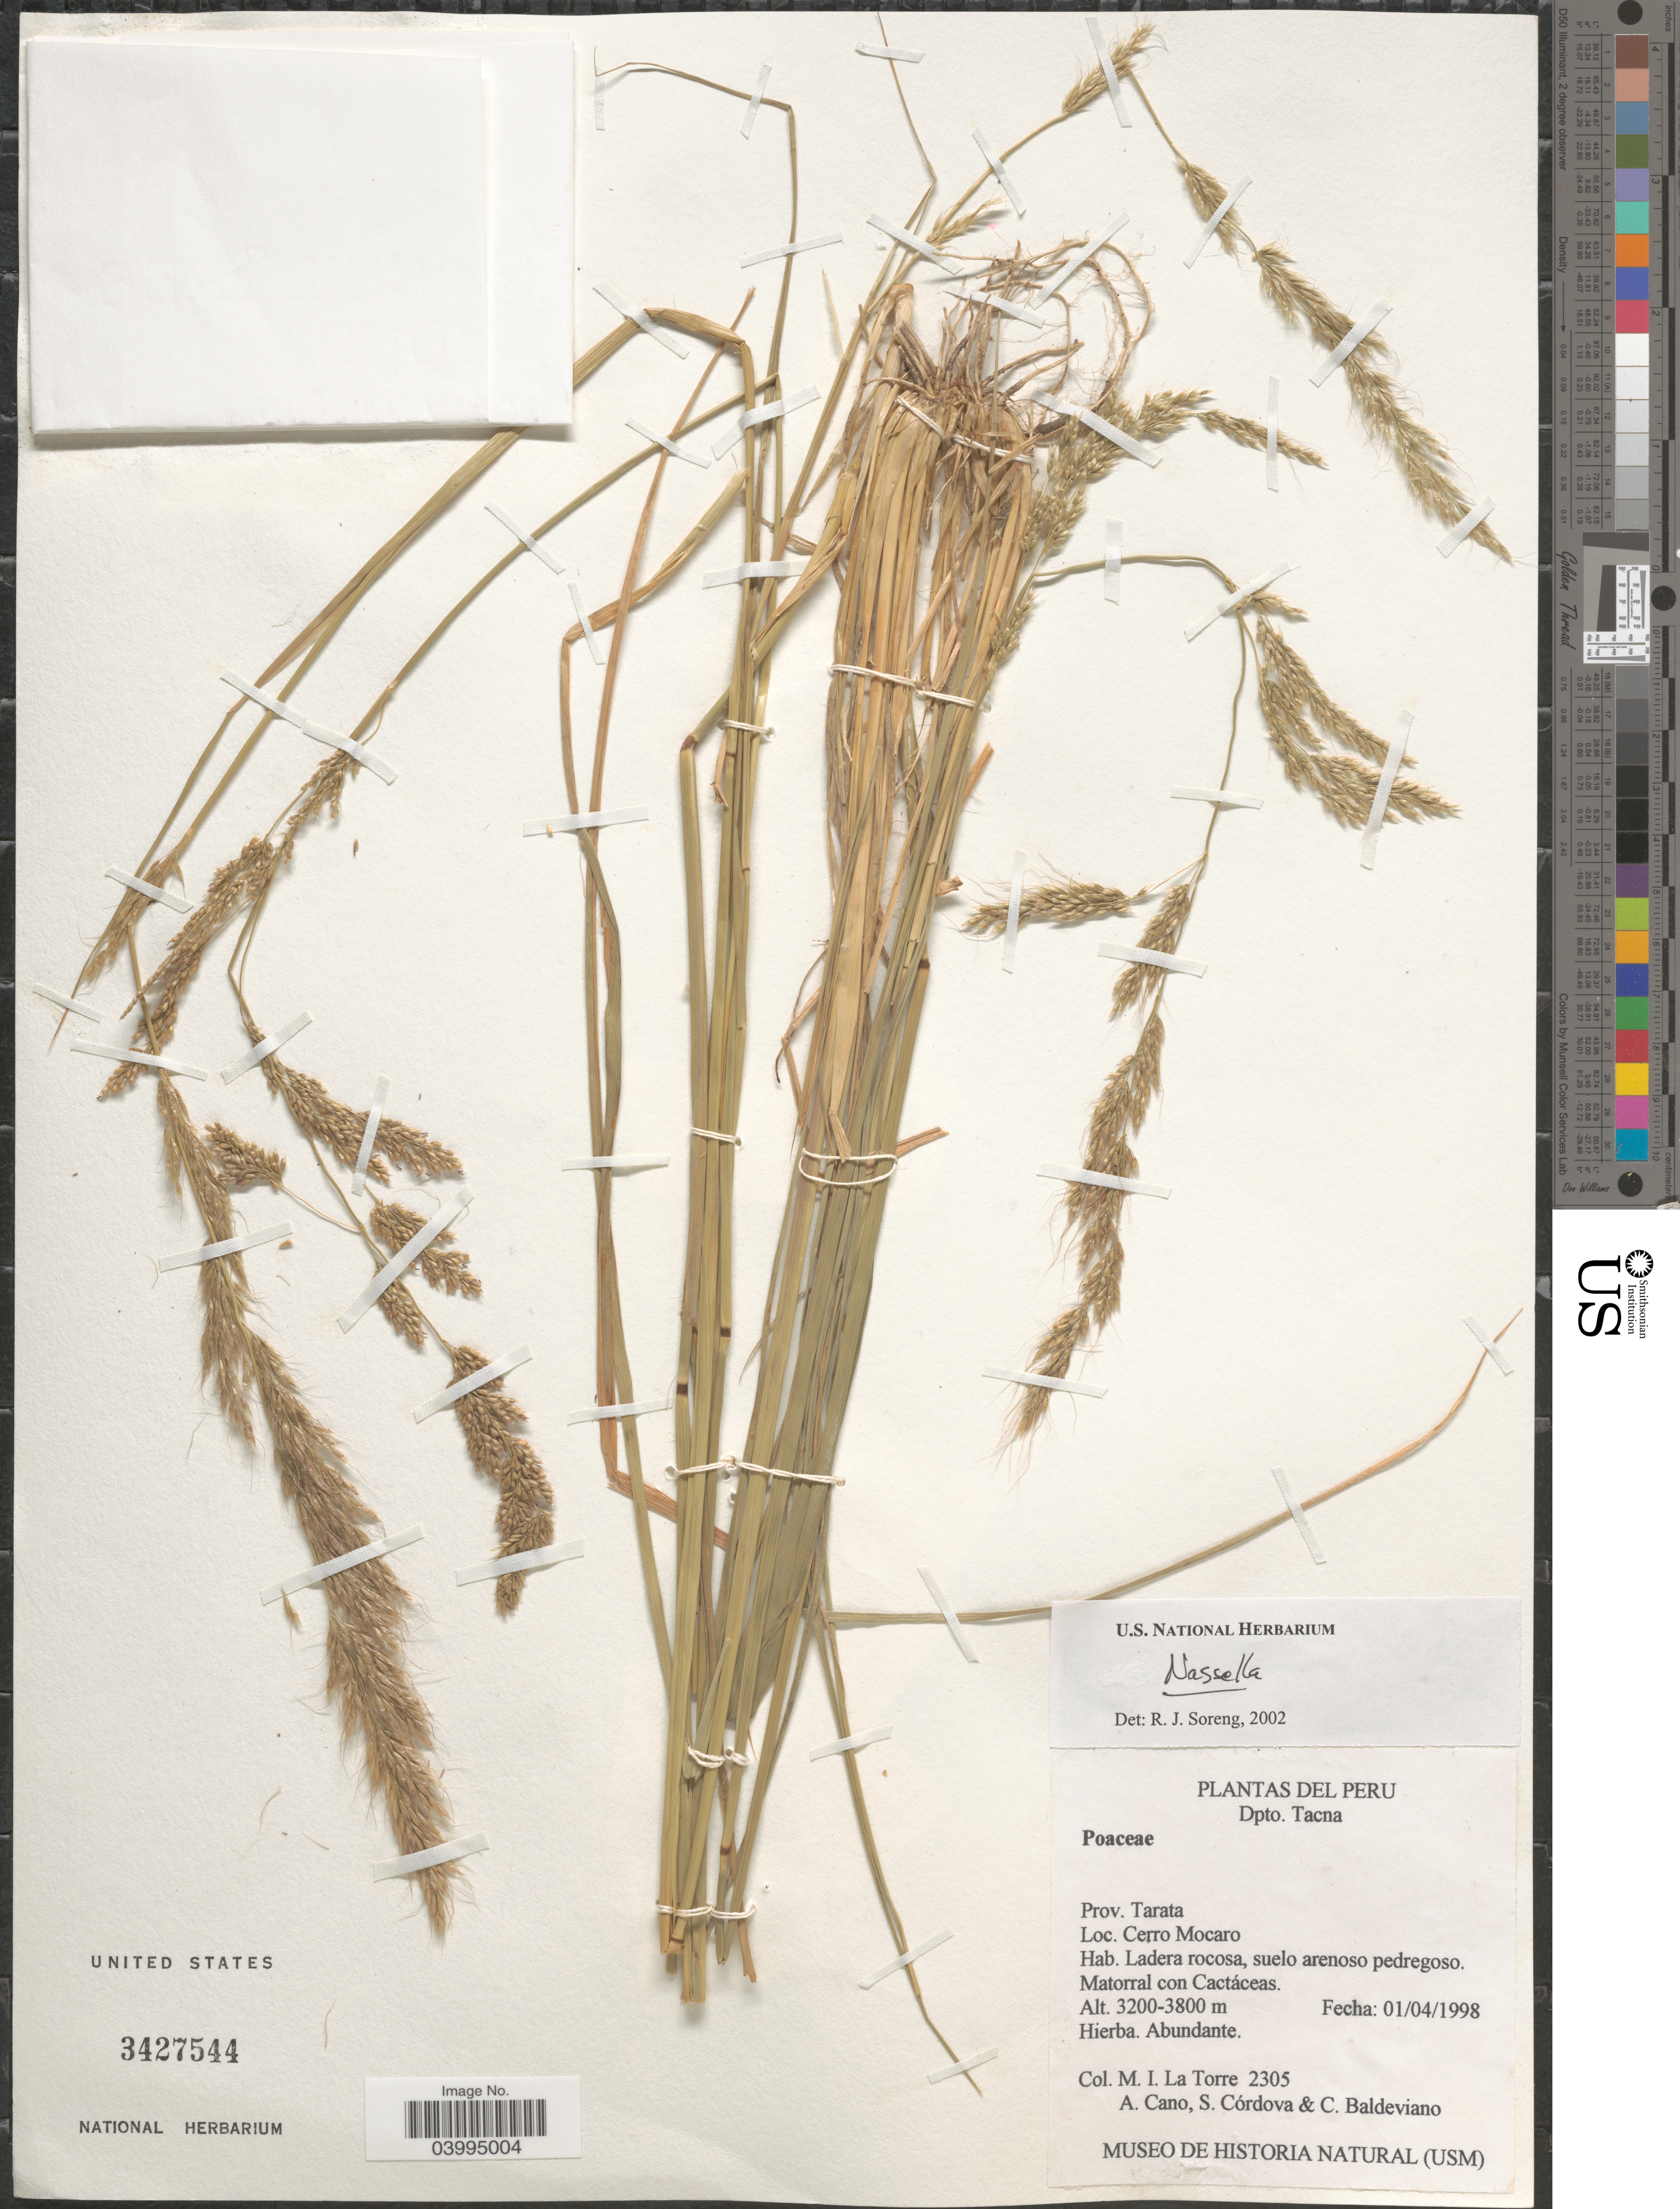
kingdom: Plantae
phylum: Tracheophyta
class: Liliopsida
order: Poales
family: Poaceae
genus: Stipa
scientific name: Stipa sp.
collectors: M. La Torre, A. Cano, S. Cordova & C. Baldeviano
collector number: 2305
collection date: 1998-04-01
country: Peru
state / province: Tacna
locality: Dpto. Tacna. Prov. Tarata. Cerro Mocaro.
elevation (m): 3200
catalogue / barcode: US 3427544